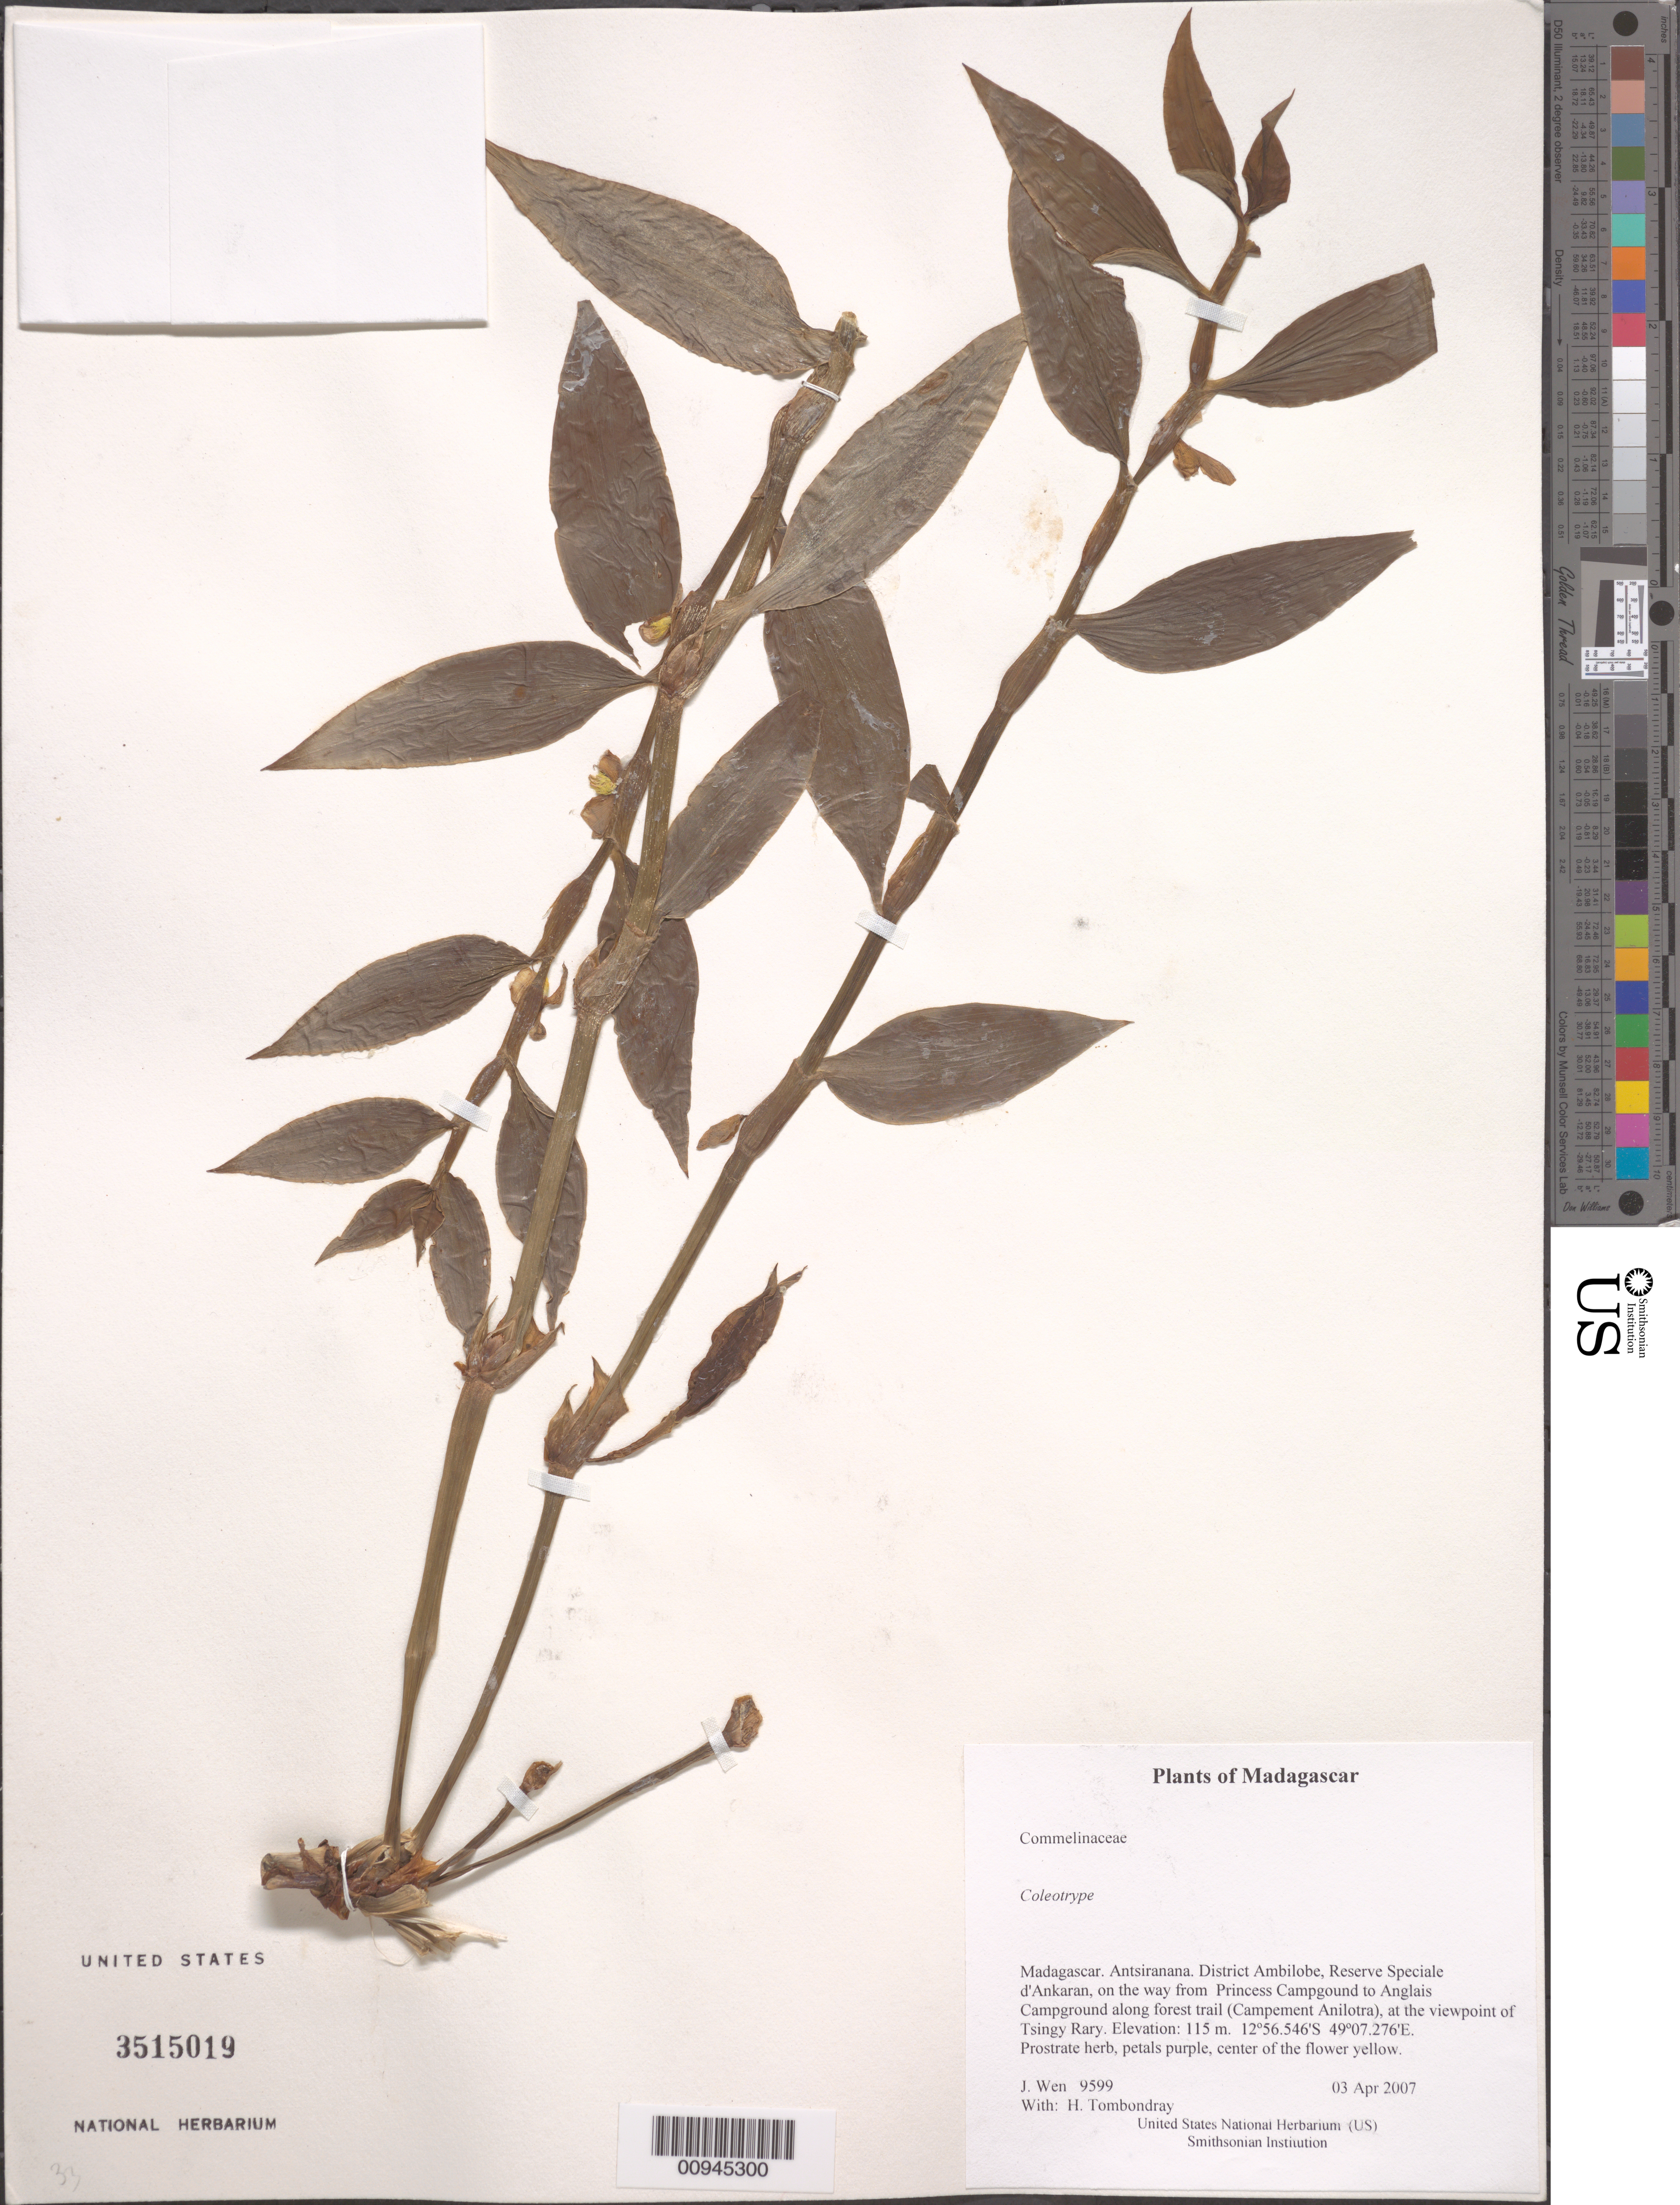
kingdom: Plantae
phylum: Tracheophyta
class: Liliopsida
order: Commelinales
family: Commelinaceae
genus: Coleotrype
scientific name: Coleotrype sp.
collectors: J. Wen & H. Tombondray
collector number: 9599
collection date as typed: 03 Apr 2007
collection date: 2007-04-03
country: Madagascar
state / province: Diana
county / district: Ambilobe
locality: District Ambilobe, Reserve Speciale d'Ankaran, on the way from Princess Campgound to Anglais Campground along forest trail (Campement Anilotra), at the viewpoint of Tsingy Rary.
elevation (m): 115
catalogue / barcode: US 3515019